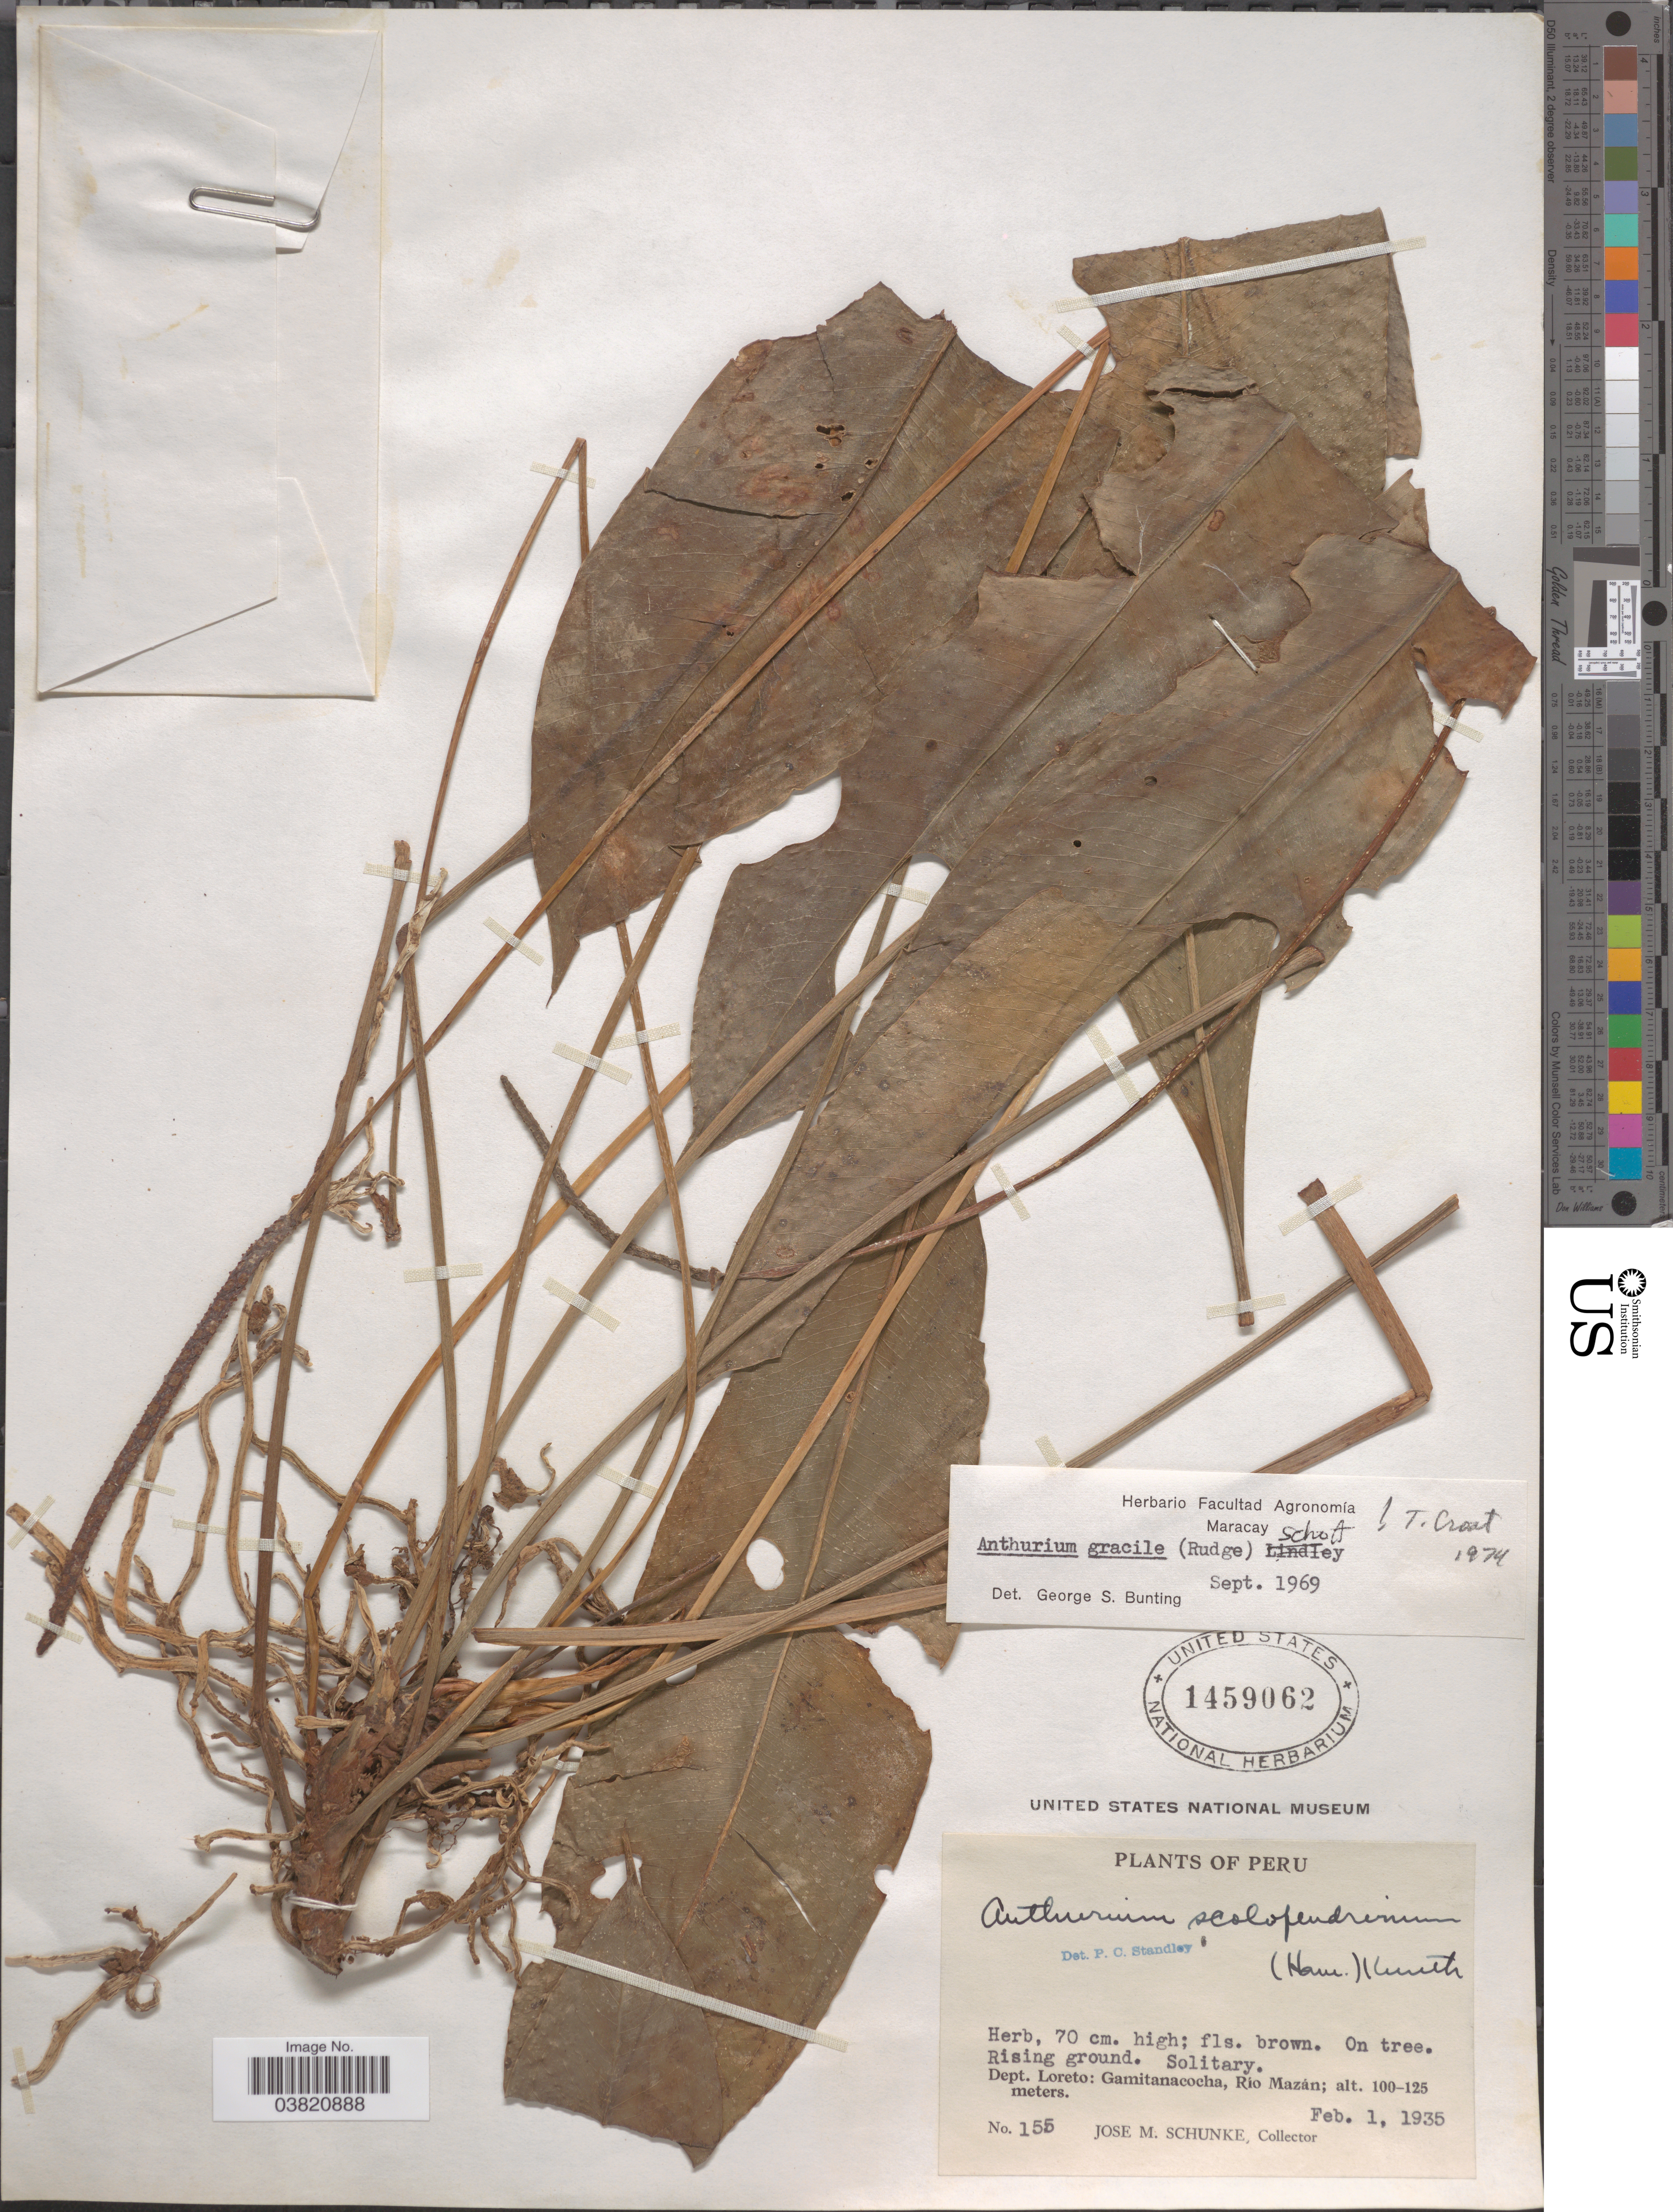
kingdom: Plantae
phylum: Tracheophyta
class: Liliopsida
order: Alismatales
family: Araceae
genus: Anthurium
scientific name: Anthurium gracile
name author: (Rudge) Schott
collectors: J. M. Schunke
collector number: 155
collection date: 1935-02-01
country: Peru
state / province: Loreto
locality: Dept. Loreto: Gamitanacocha, Río Mazán.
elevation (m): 100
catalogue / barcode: US 1459062